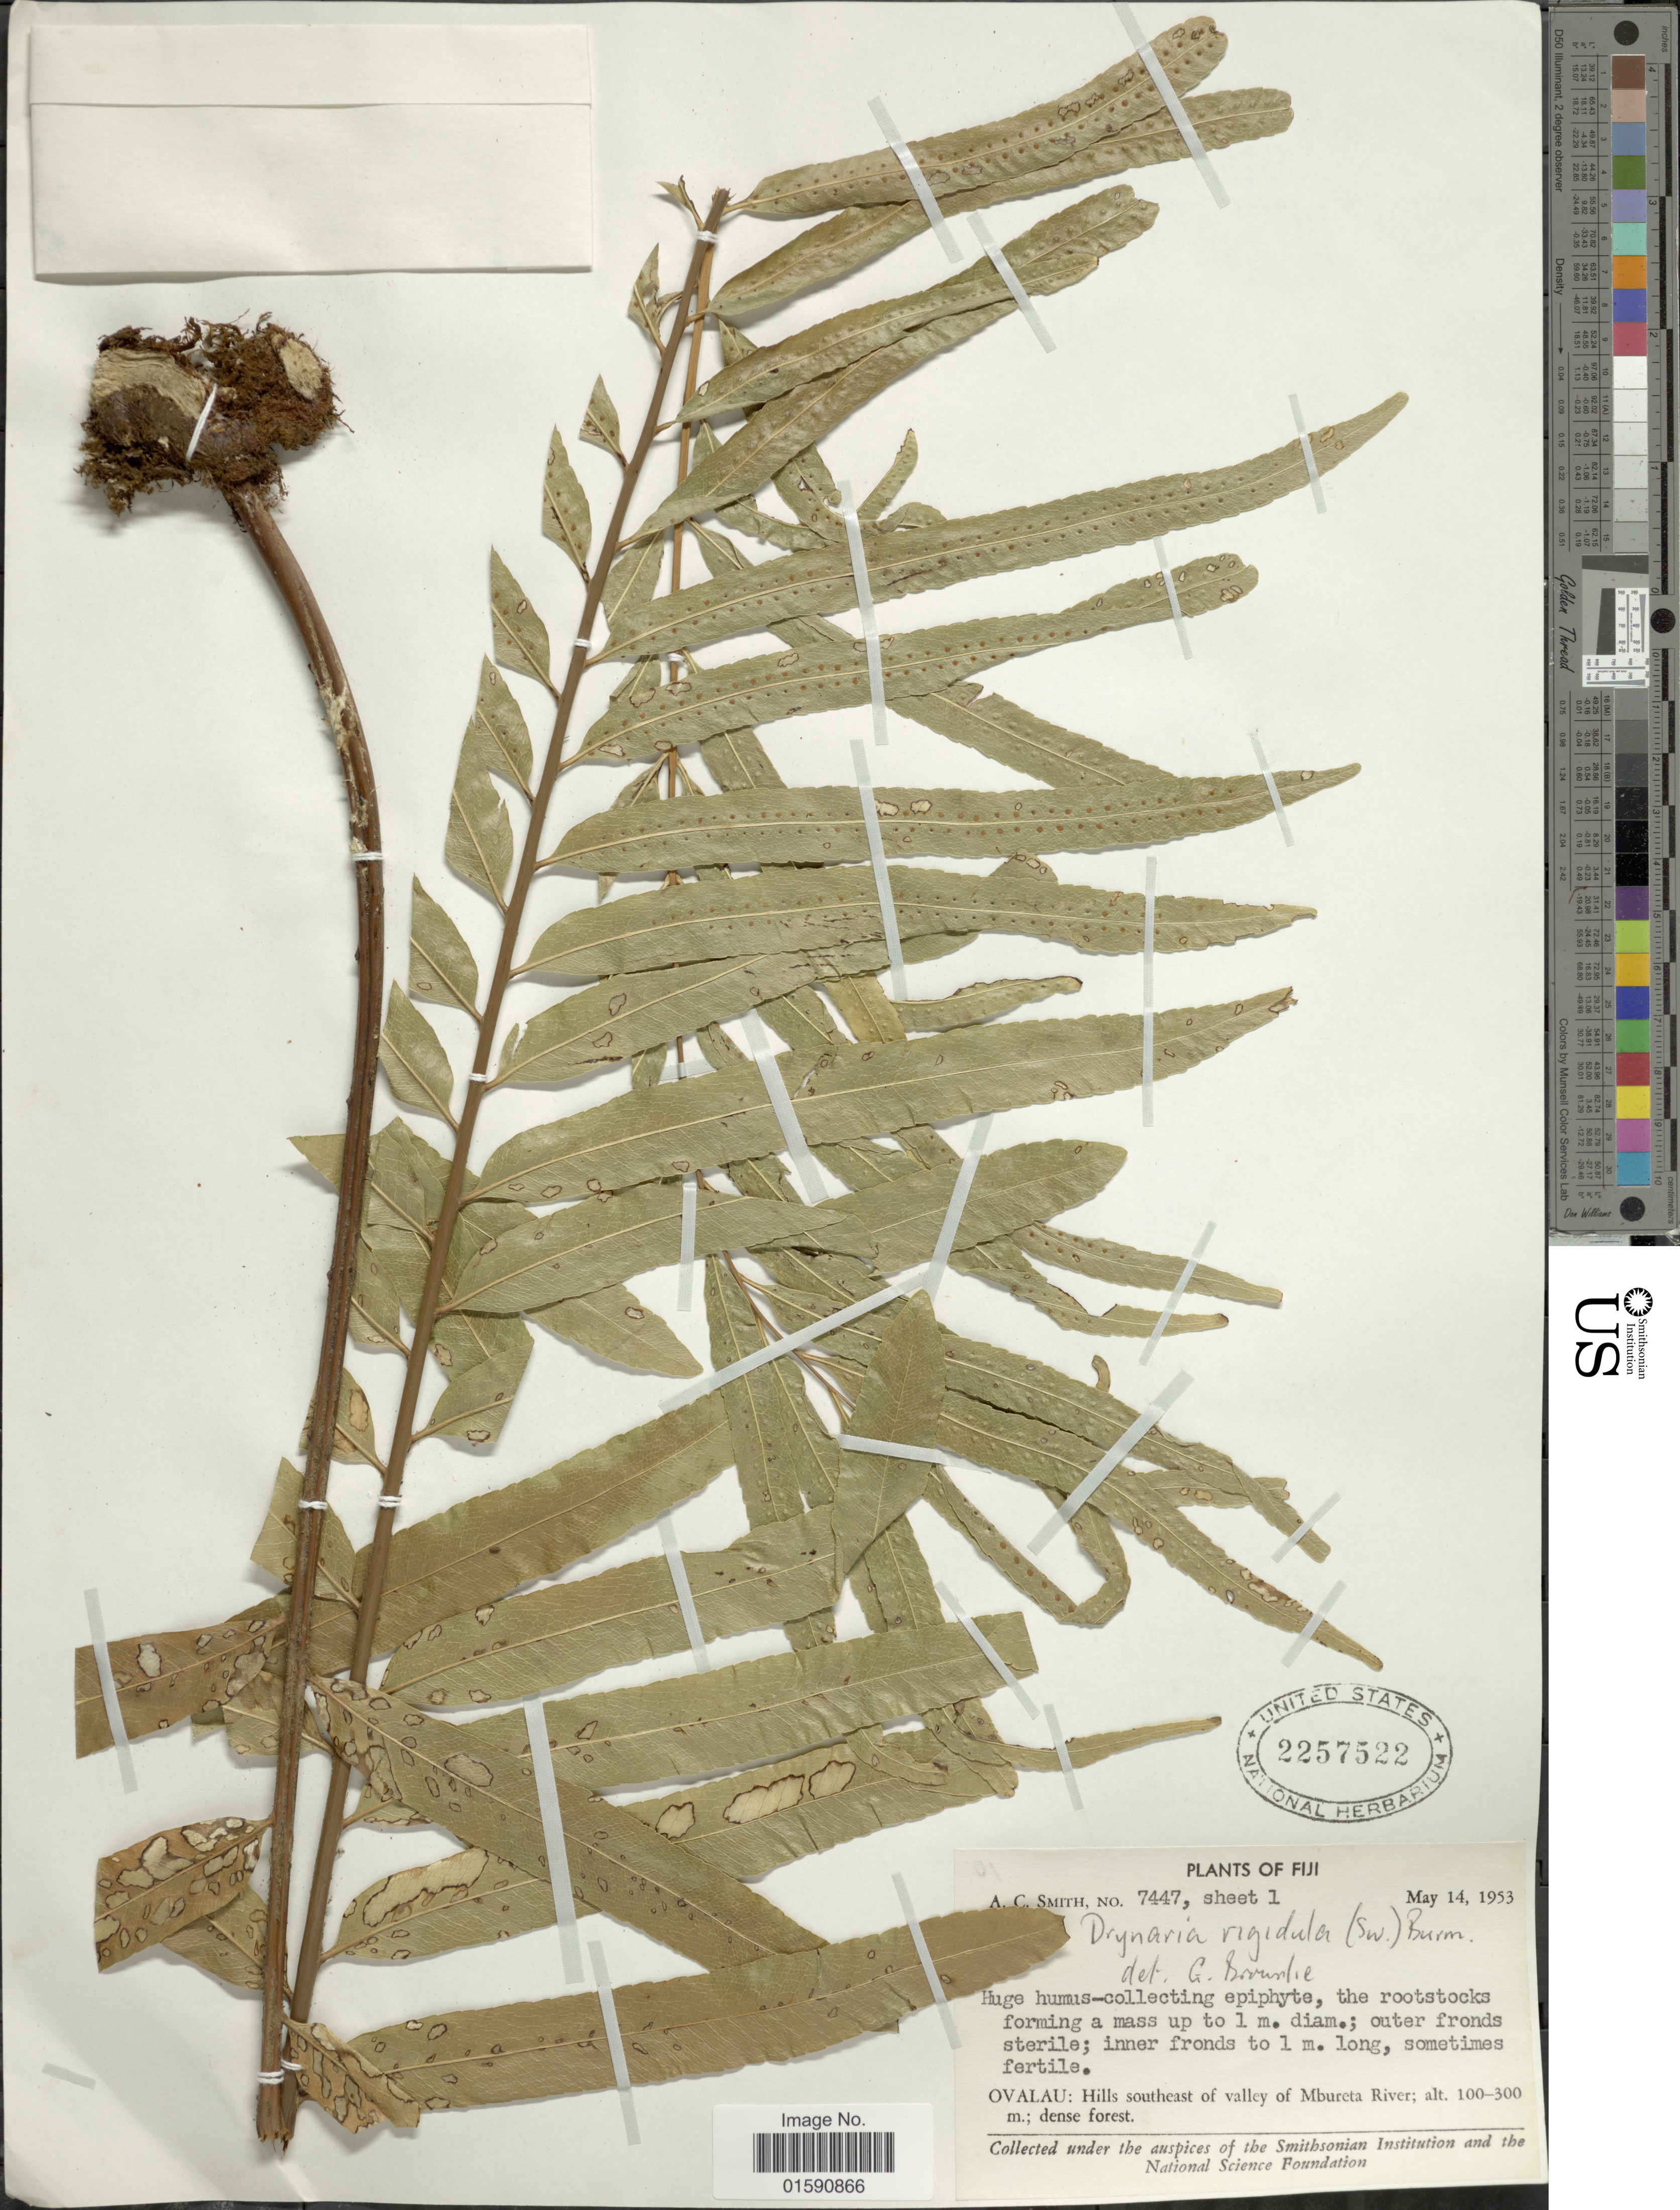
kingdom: Plantae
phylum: Tracheophyta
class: Polypodiopsida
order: Polypodiales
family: Polypodiaceae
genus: Drynaria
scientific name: Drynaria rigidula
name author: (Sw.) Bedd.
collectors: A. C. Smith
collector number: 7447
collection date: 1953-05-14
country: Fiji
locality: Ovalau: Hill southeast of valley of Mbureata River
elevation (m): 100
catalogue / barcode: US 2257522